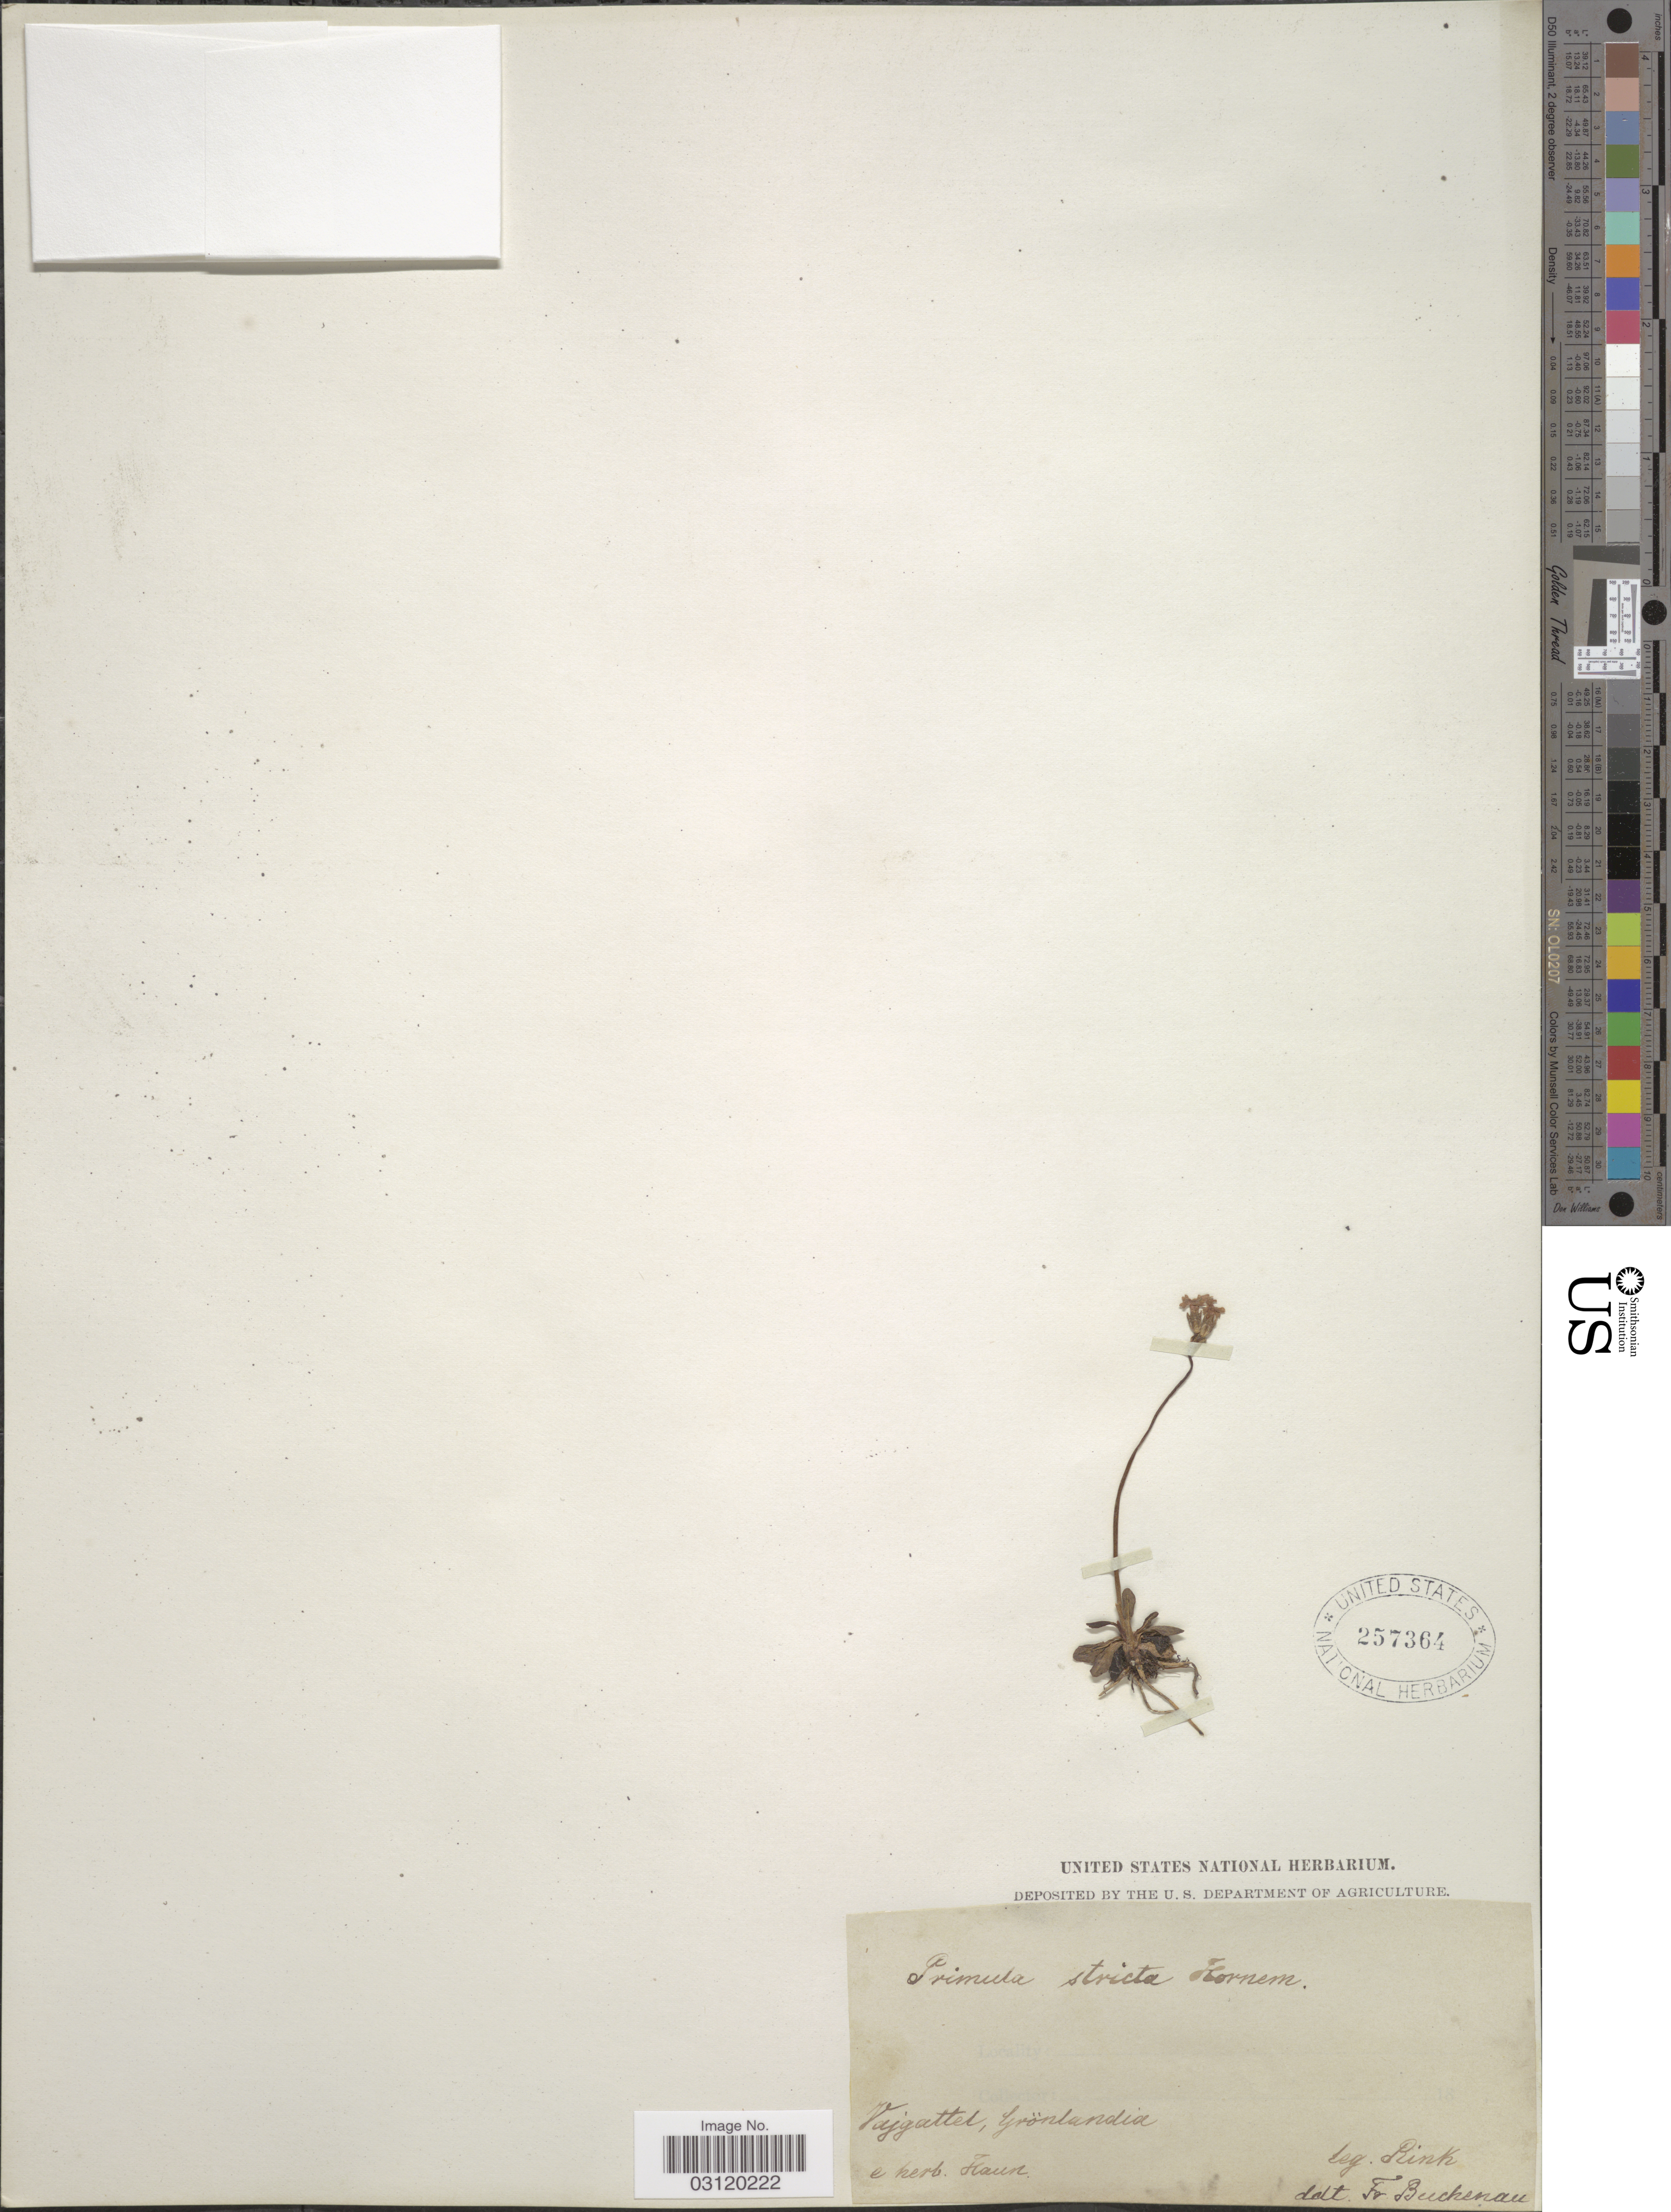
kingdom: Plantae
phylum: Tracheophyta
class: Magnoliopsida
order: Ericales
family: Primulaceae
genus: Primula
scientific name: Primula stricta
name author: Hornem.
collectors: Rink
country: Greenland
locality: Vajgattel, Grönlandia.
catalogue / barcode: US 257364